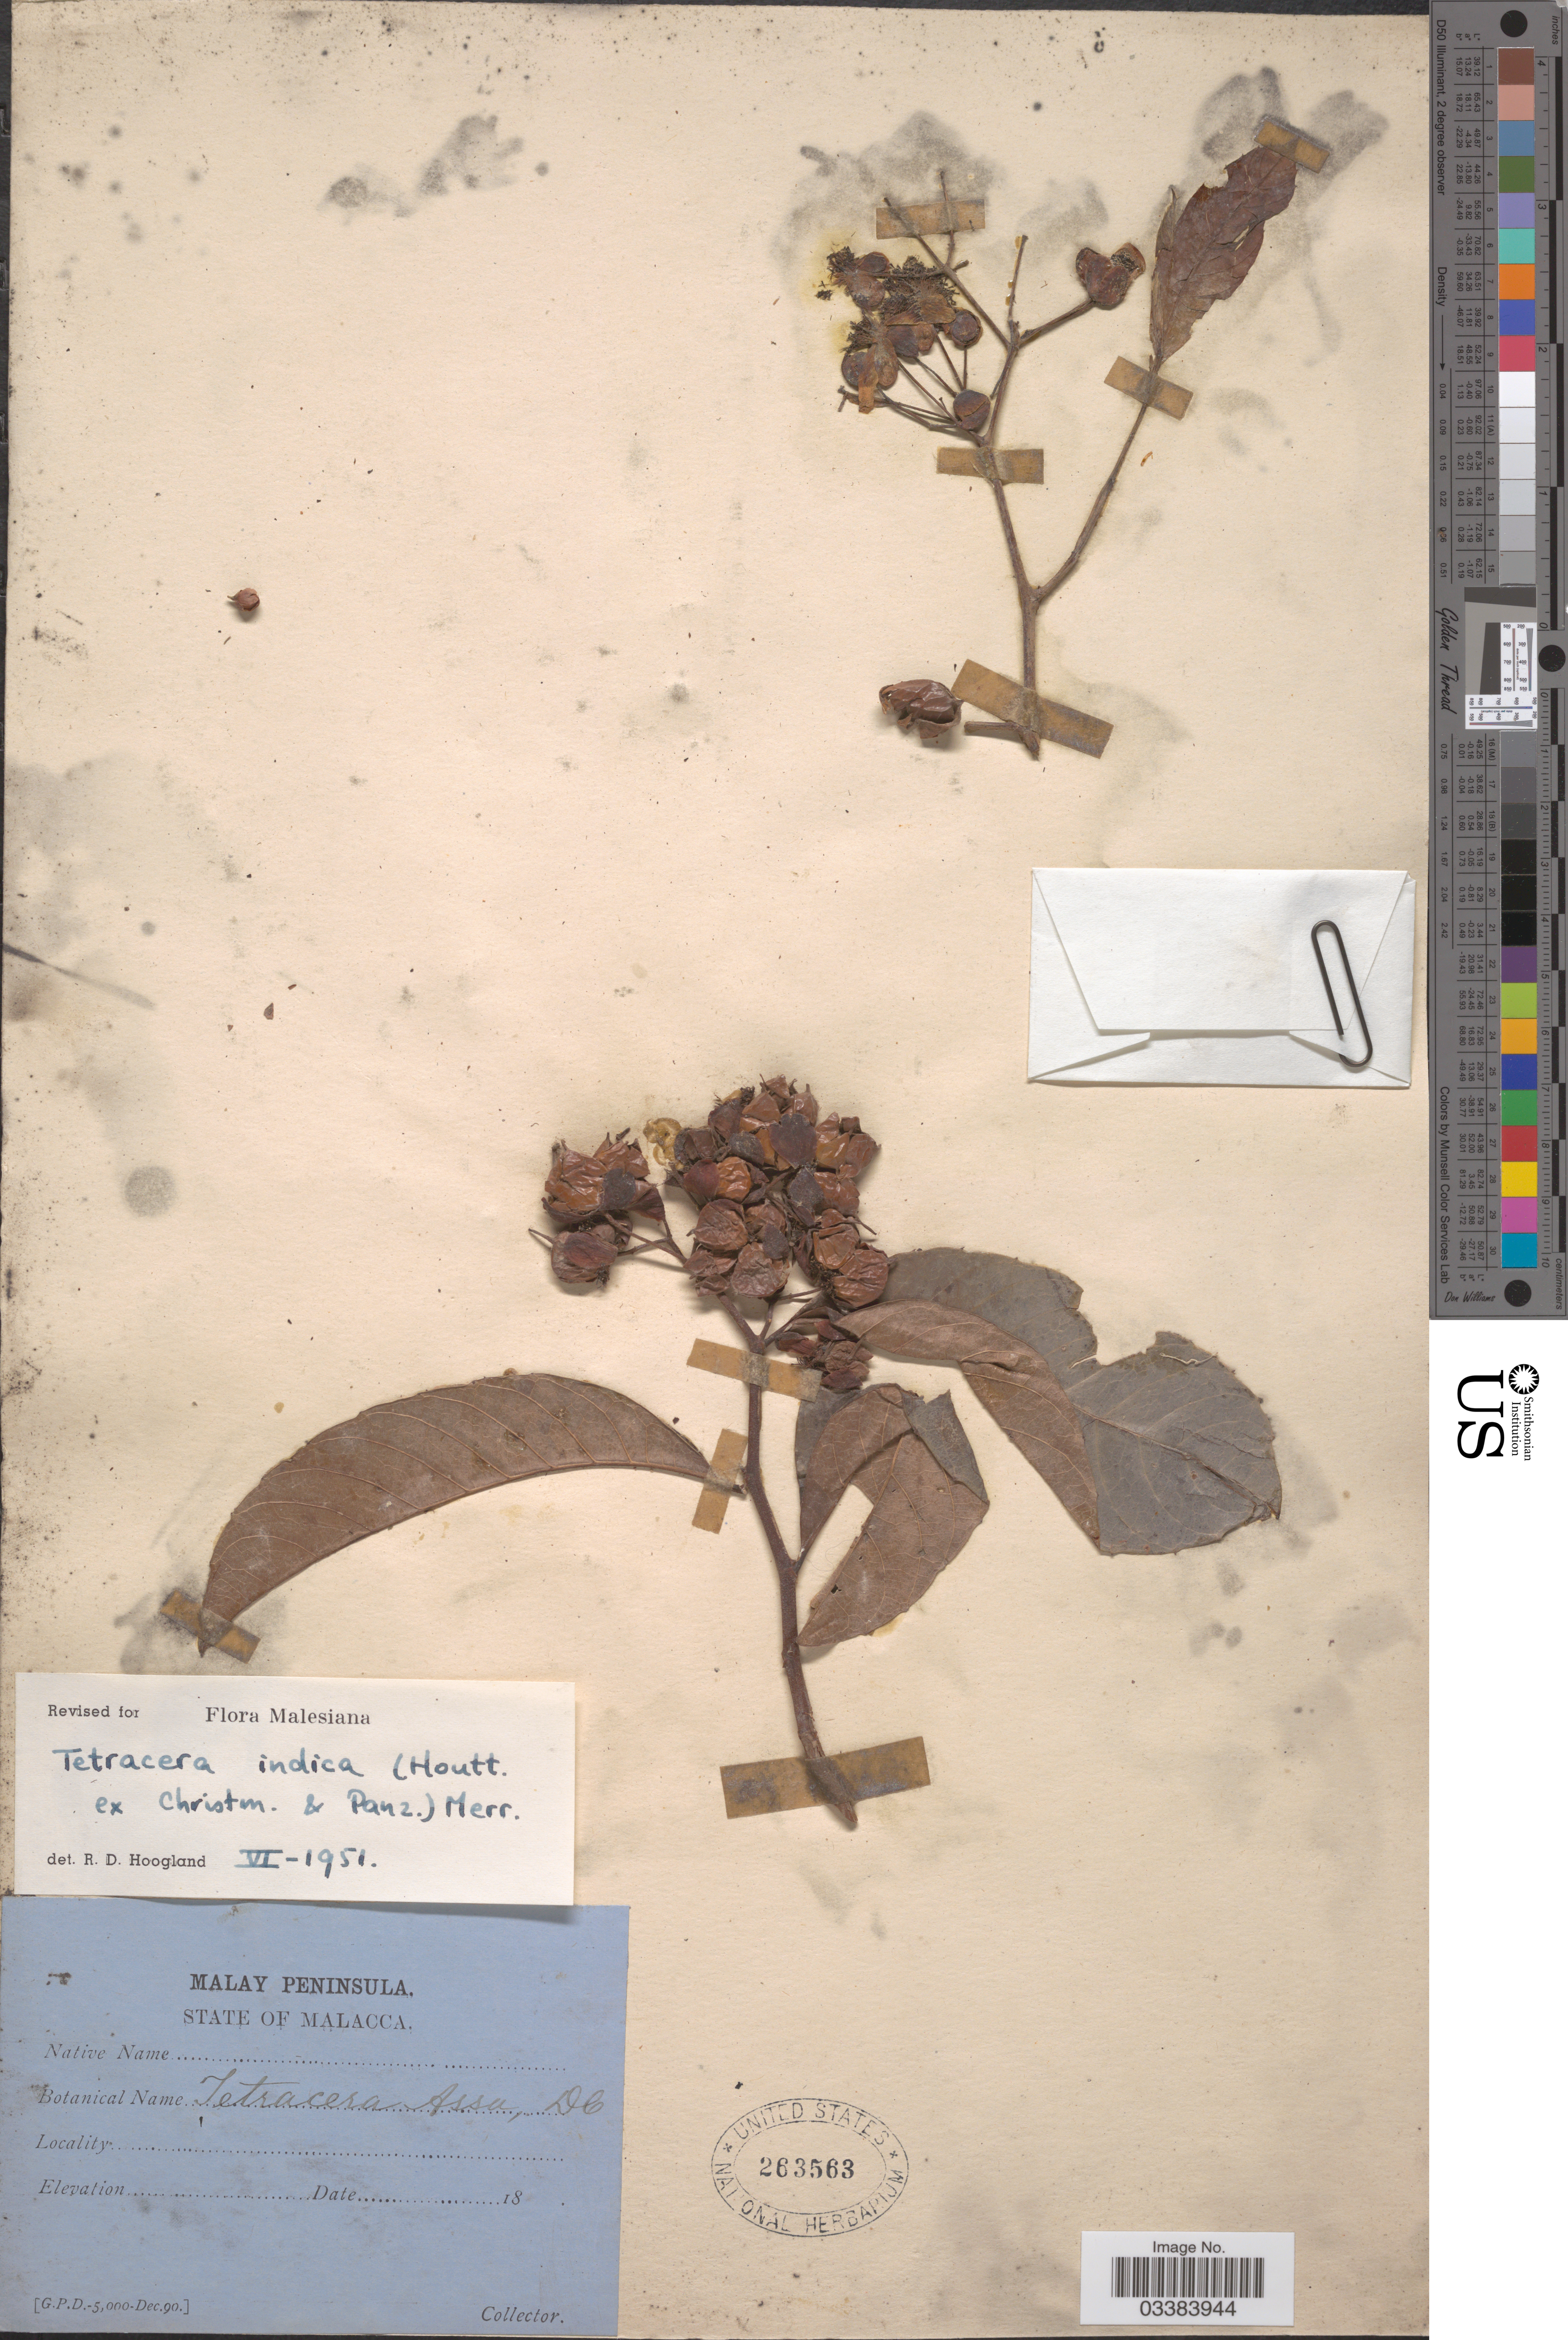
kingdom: Plantae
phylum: Tracheophyta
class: Magnoliopsida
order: Dilleniales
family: Dilleniaceae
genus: Tetracera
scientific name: Tetracera indica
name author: Merr.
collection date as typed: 18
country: Malaysia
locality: Malay Peninsula. State of Malacca.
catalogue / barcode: US 263563